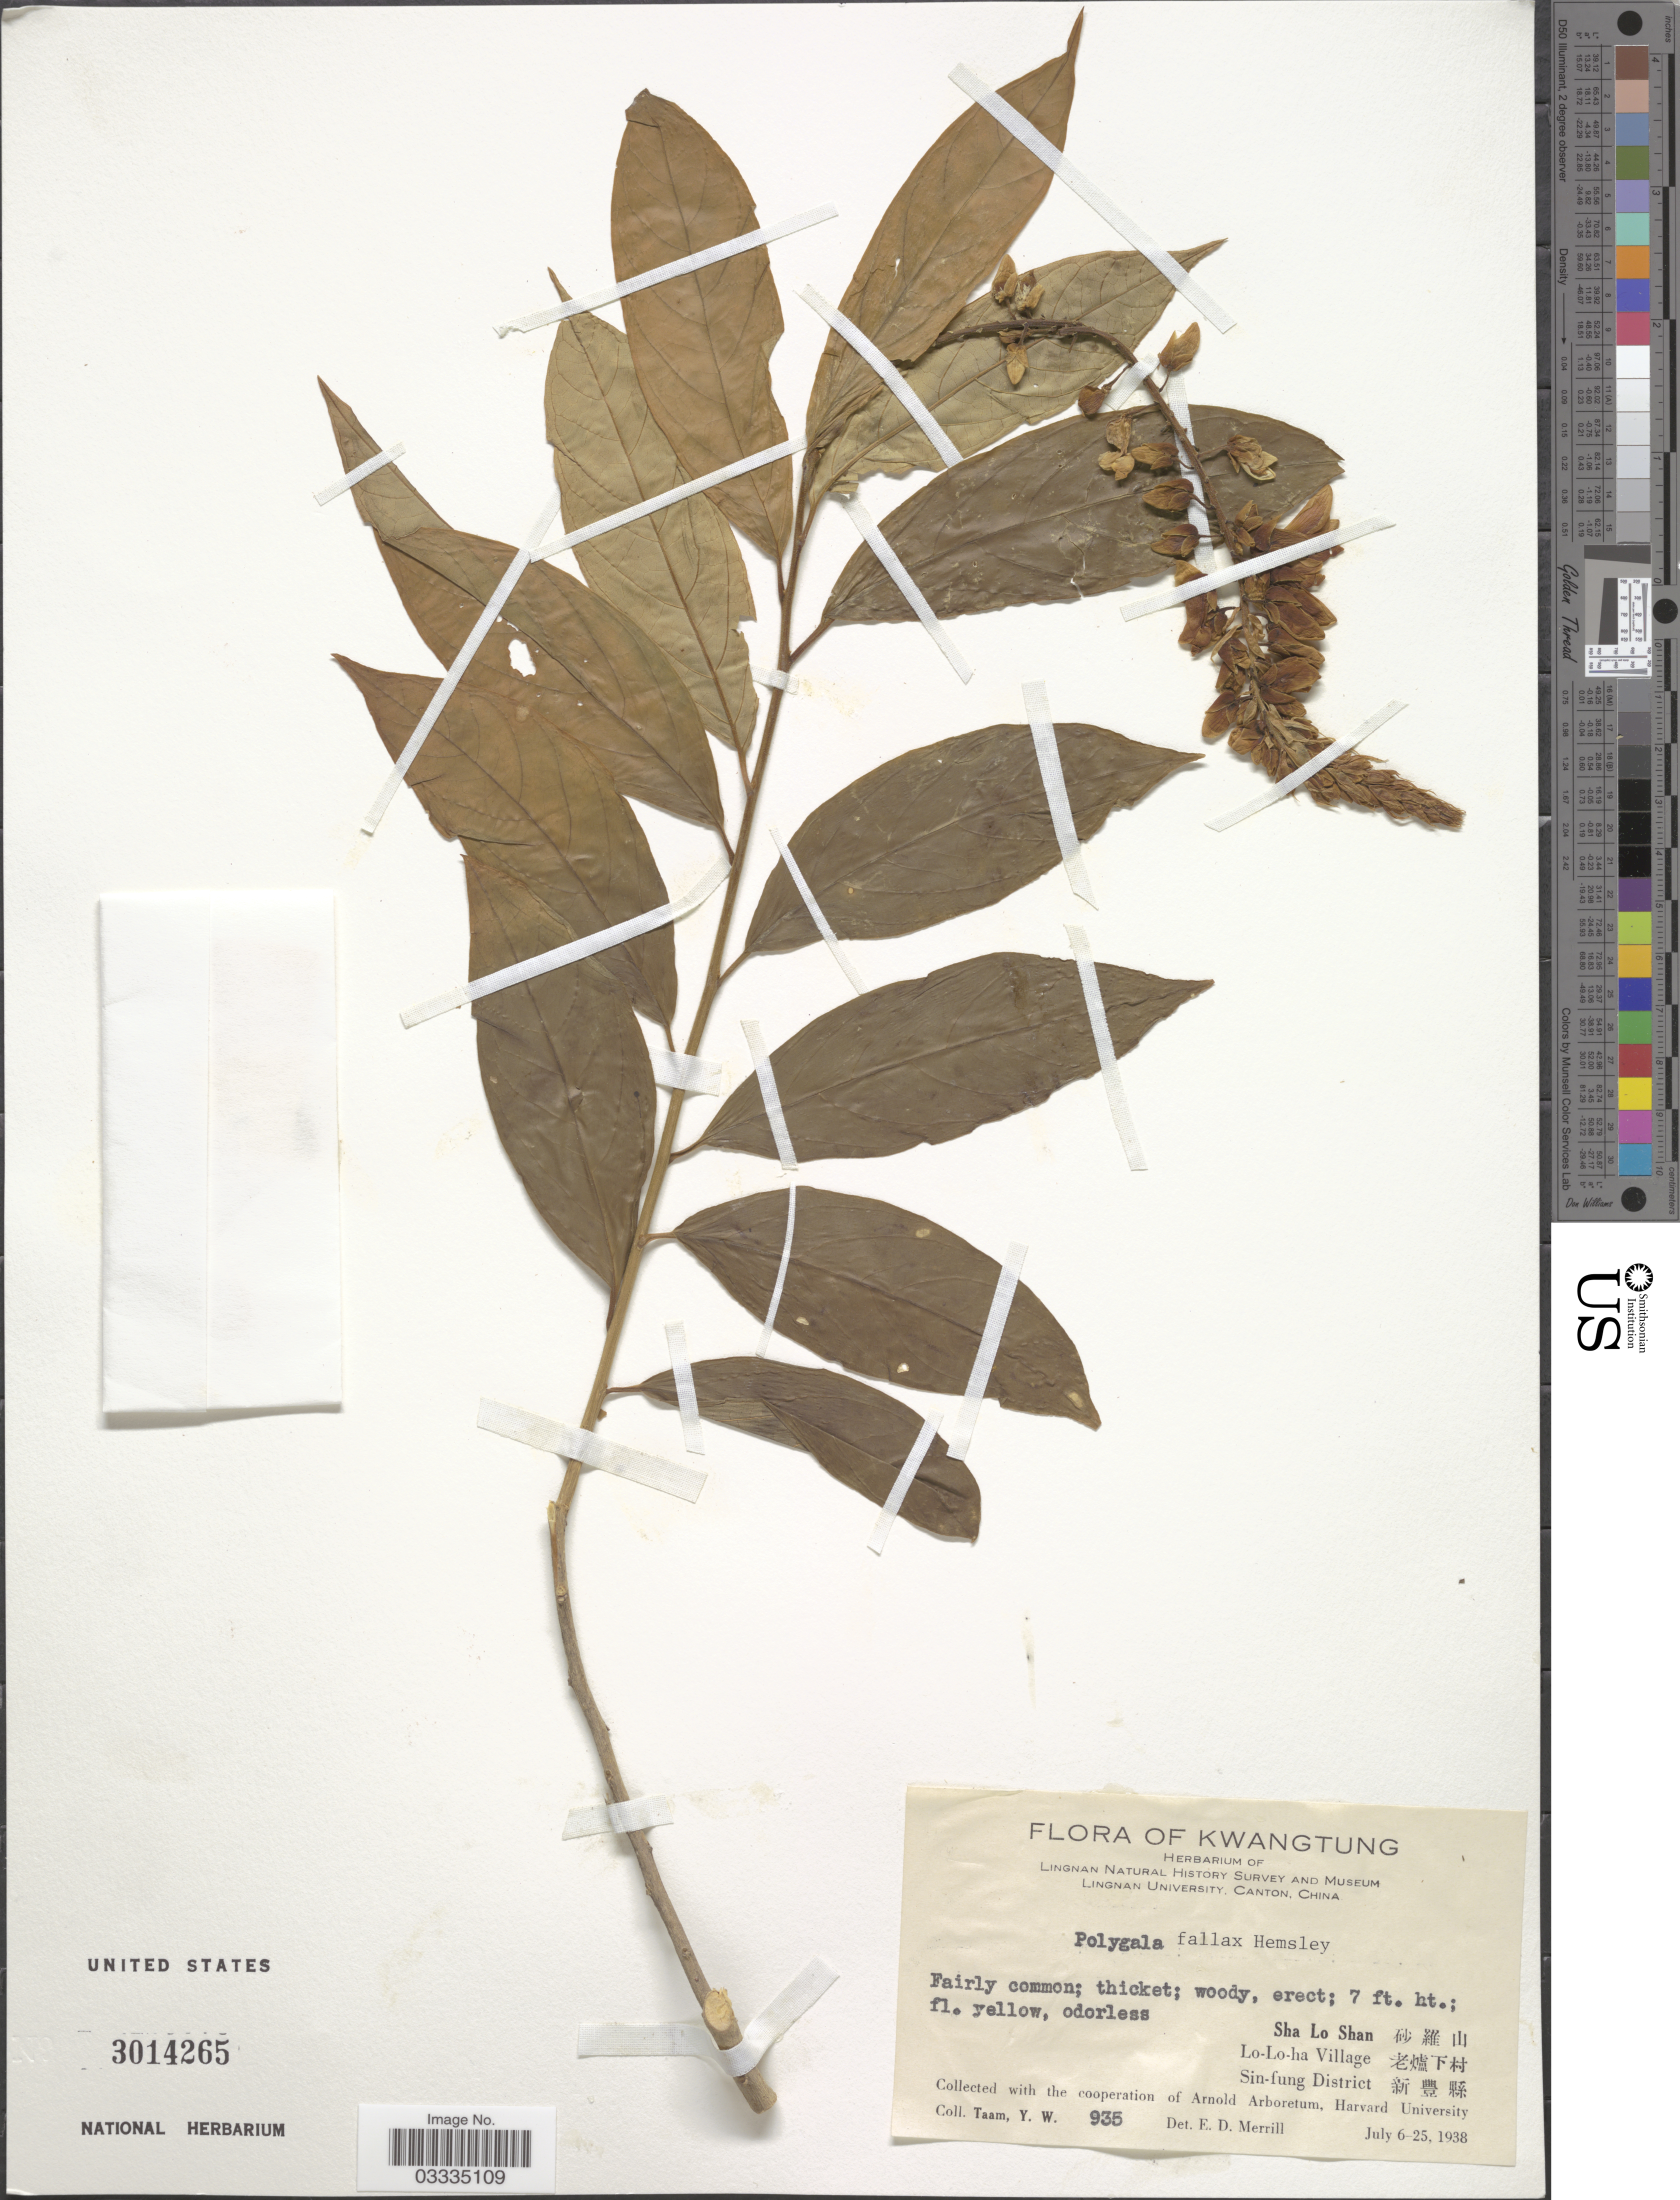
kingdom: Plantae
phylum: Tracheophyta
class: Magnoliopsida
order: Fabales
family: Polygalaceae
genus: Polygala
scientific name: Polygala fallax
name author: Hemsl.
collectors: Y. W. Taam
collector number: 935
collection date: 1938-07-06/1938-07-25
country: China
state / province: Guangdong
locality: Kwangtung. Sha Lo Shan X. Lo-Lo-ha Village X. Sin-fung District X.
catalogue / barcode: US 3014265